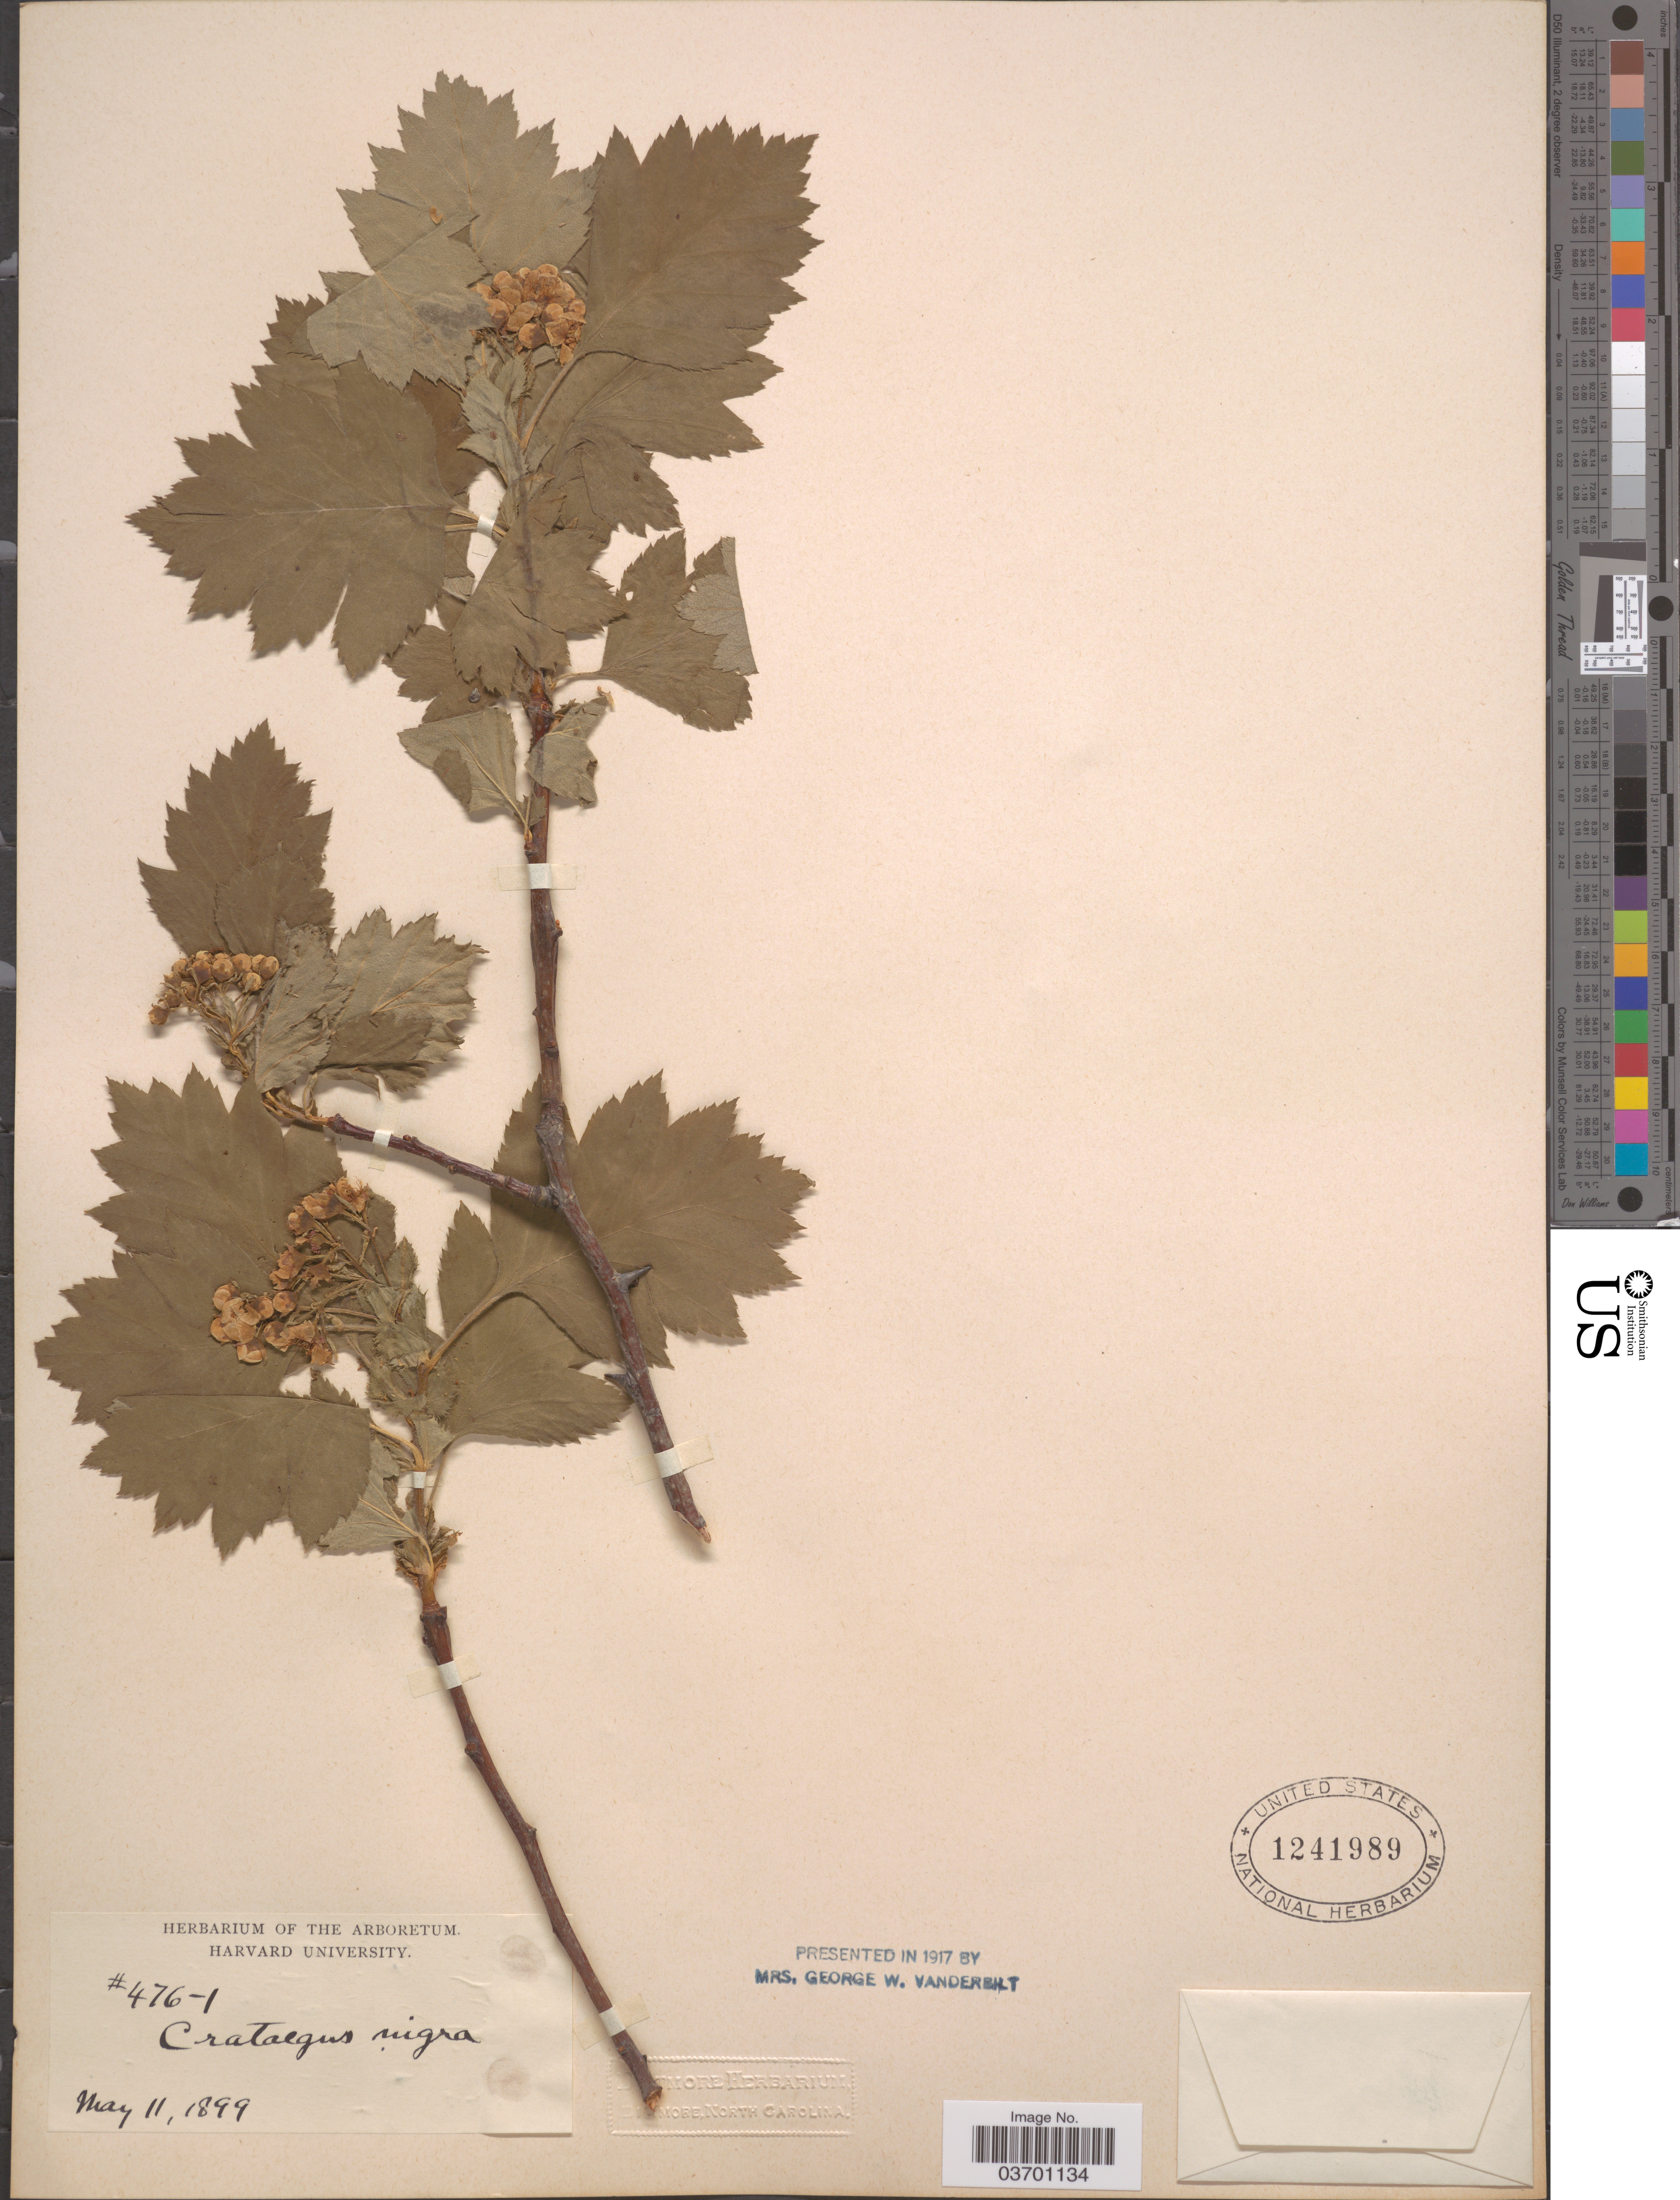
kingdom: Plantae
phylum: Tracheophyta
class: Magnoliopsida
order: Rosales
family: Rosaceae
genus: Crataegus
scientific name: Crataegus nigra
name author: Waldst. & Kit.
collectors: Ex herb. of the Arboretum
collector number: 476-1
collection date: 1899-05-11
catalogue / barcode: US 1241989